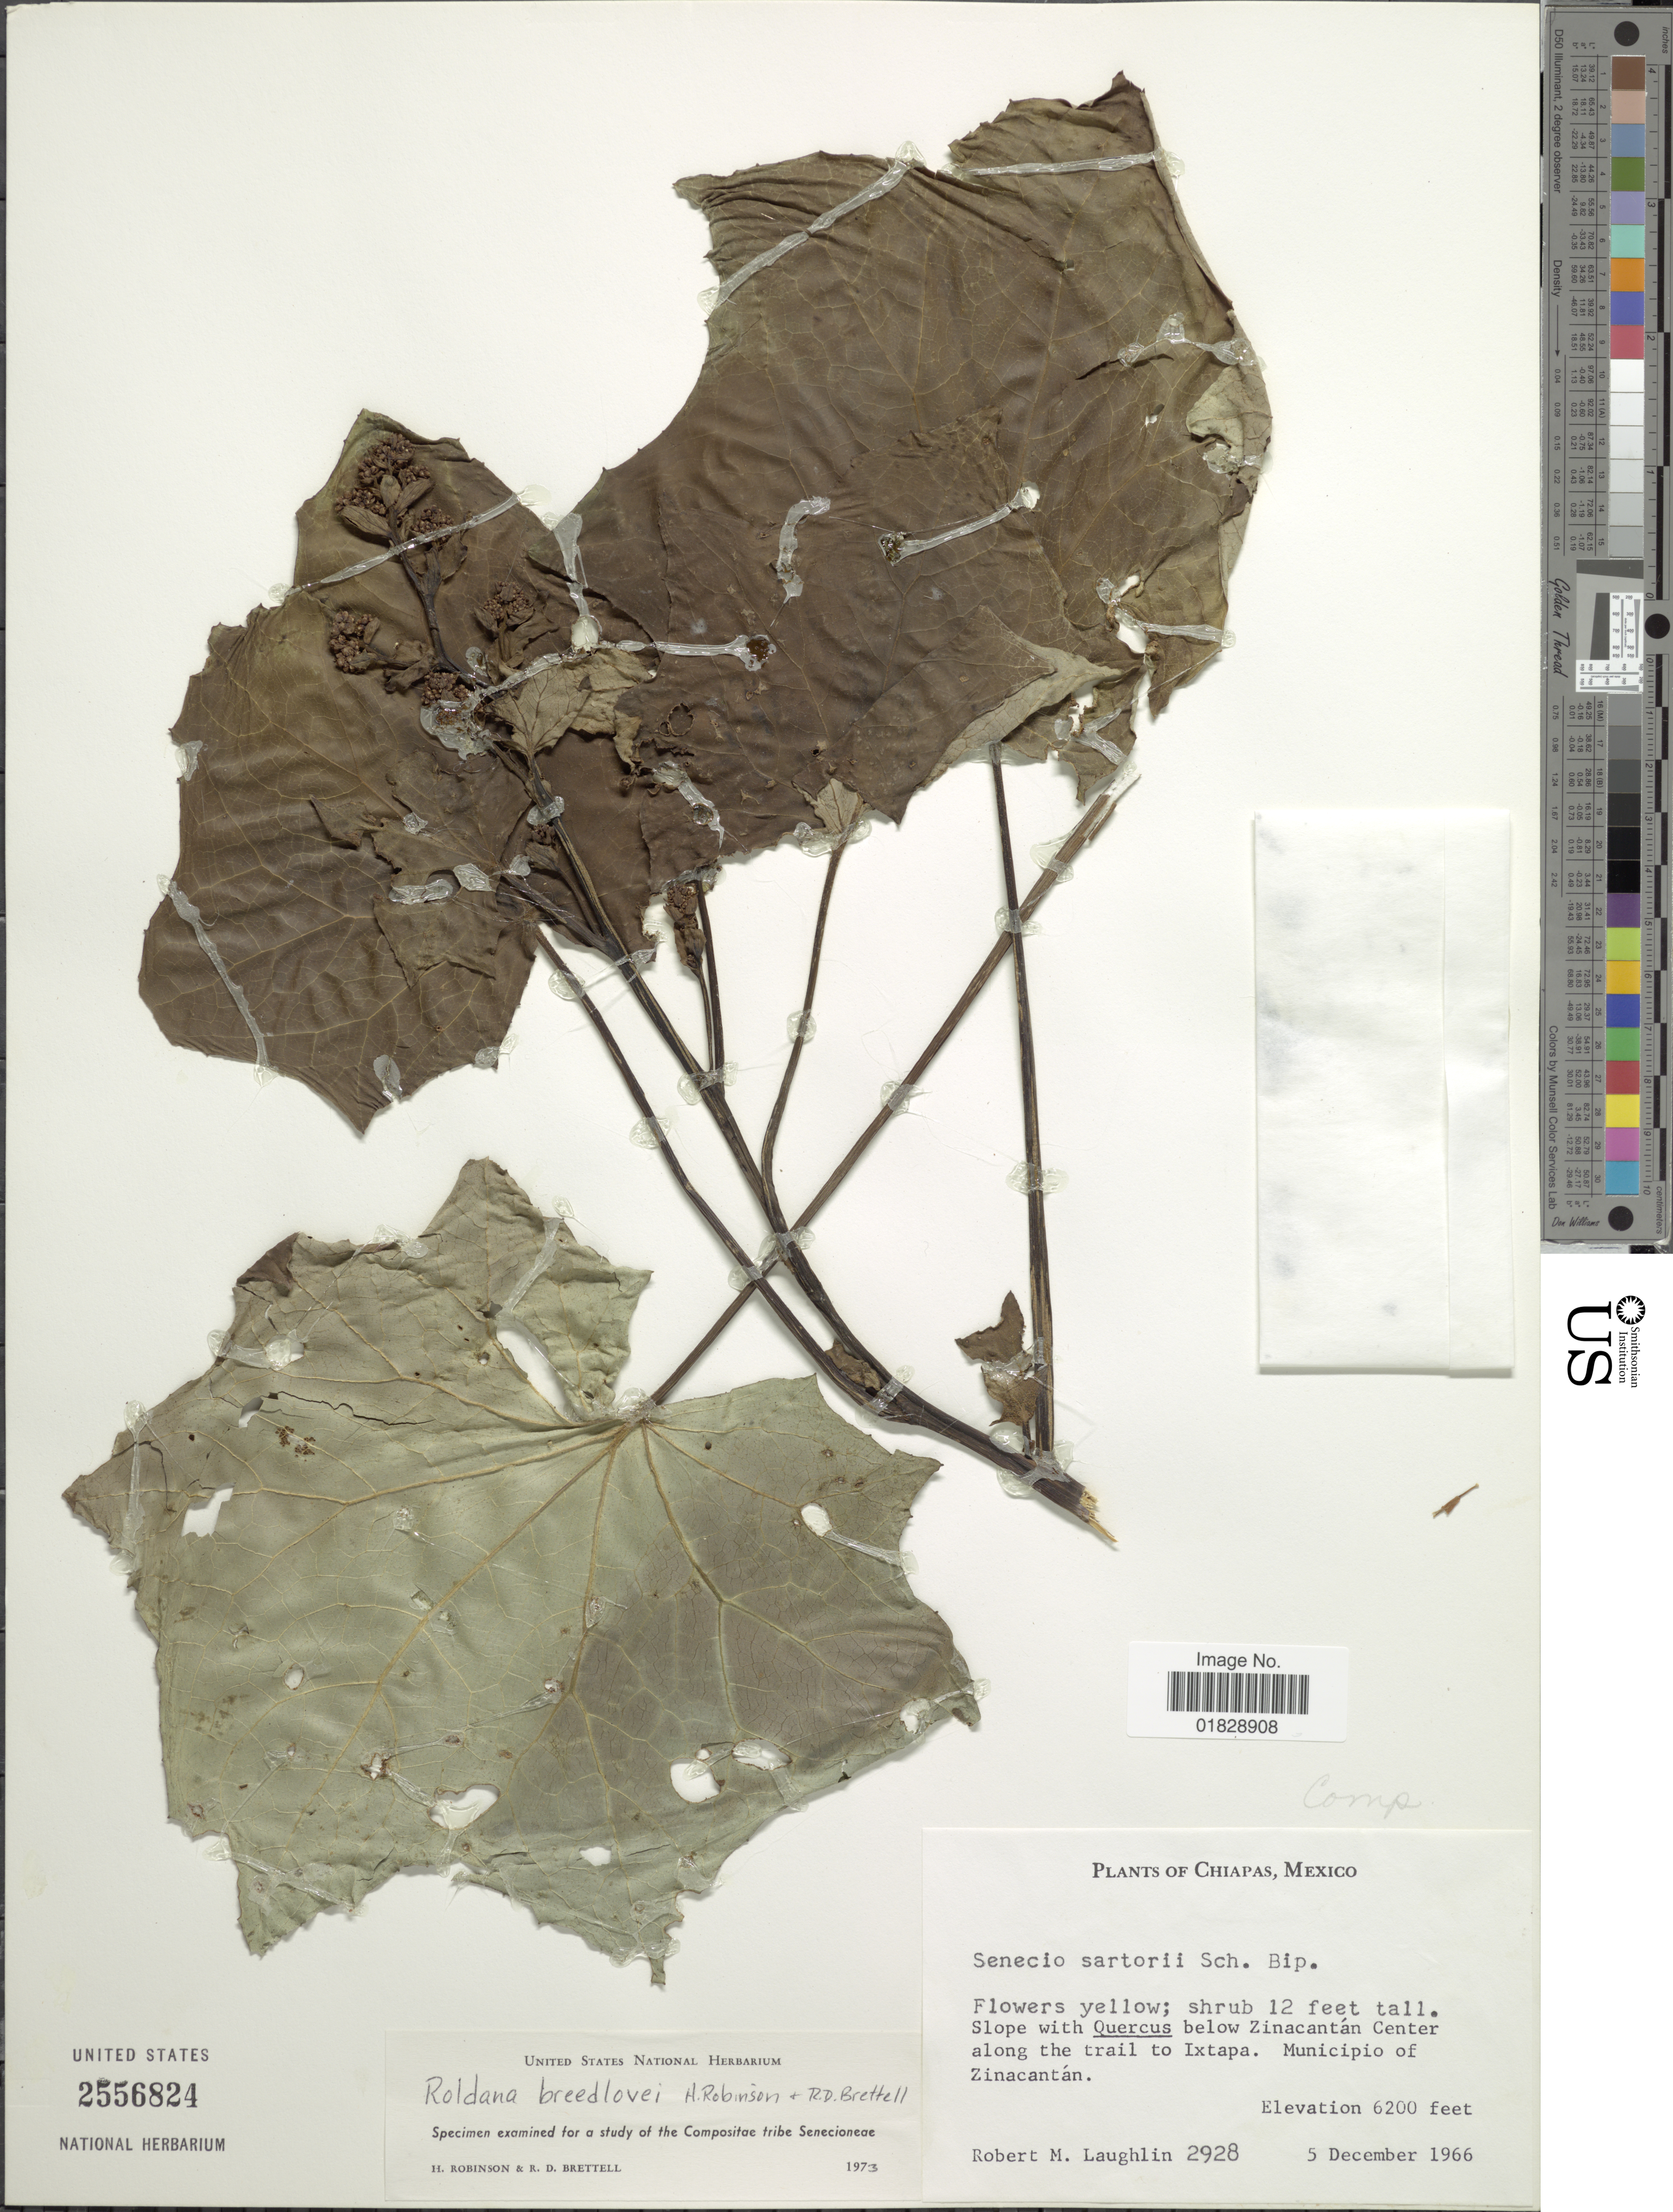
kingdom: Plantae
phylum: Tracheophyta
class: Magnoliopsida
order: Asterales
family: Asteraceae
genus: Roldana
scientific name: Roldana breedlovei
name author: H. Rob. & Brettell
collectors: R. M. Laughlin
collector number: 2928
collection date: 1966-12-05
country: Mexico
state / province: Chiapas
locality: Below Zinacantán Center along the trail to Ixtapa. Municipio of Zinacantán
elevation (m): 1890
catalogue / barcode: US 2556824